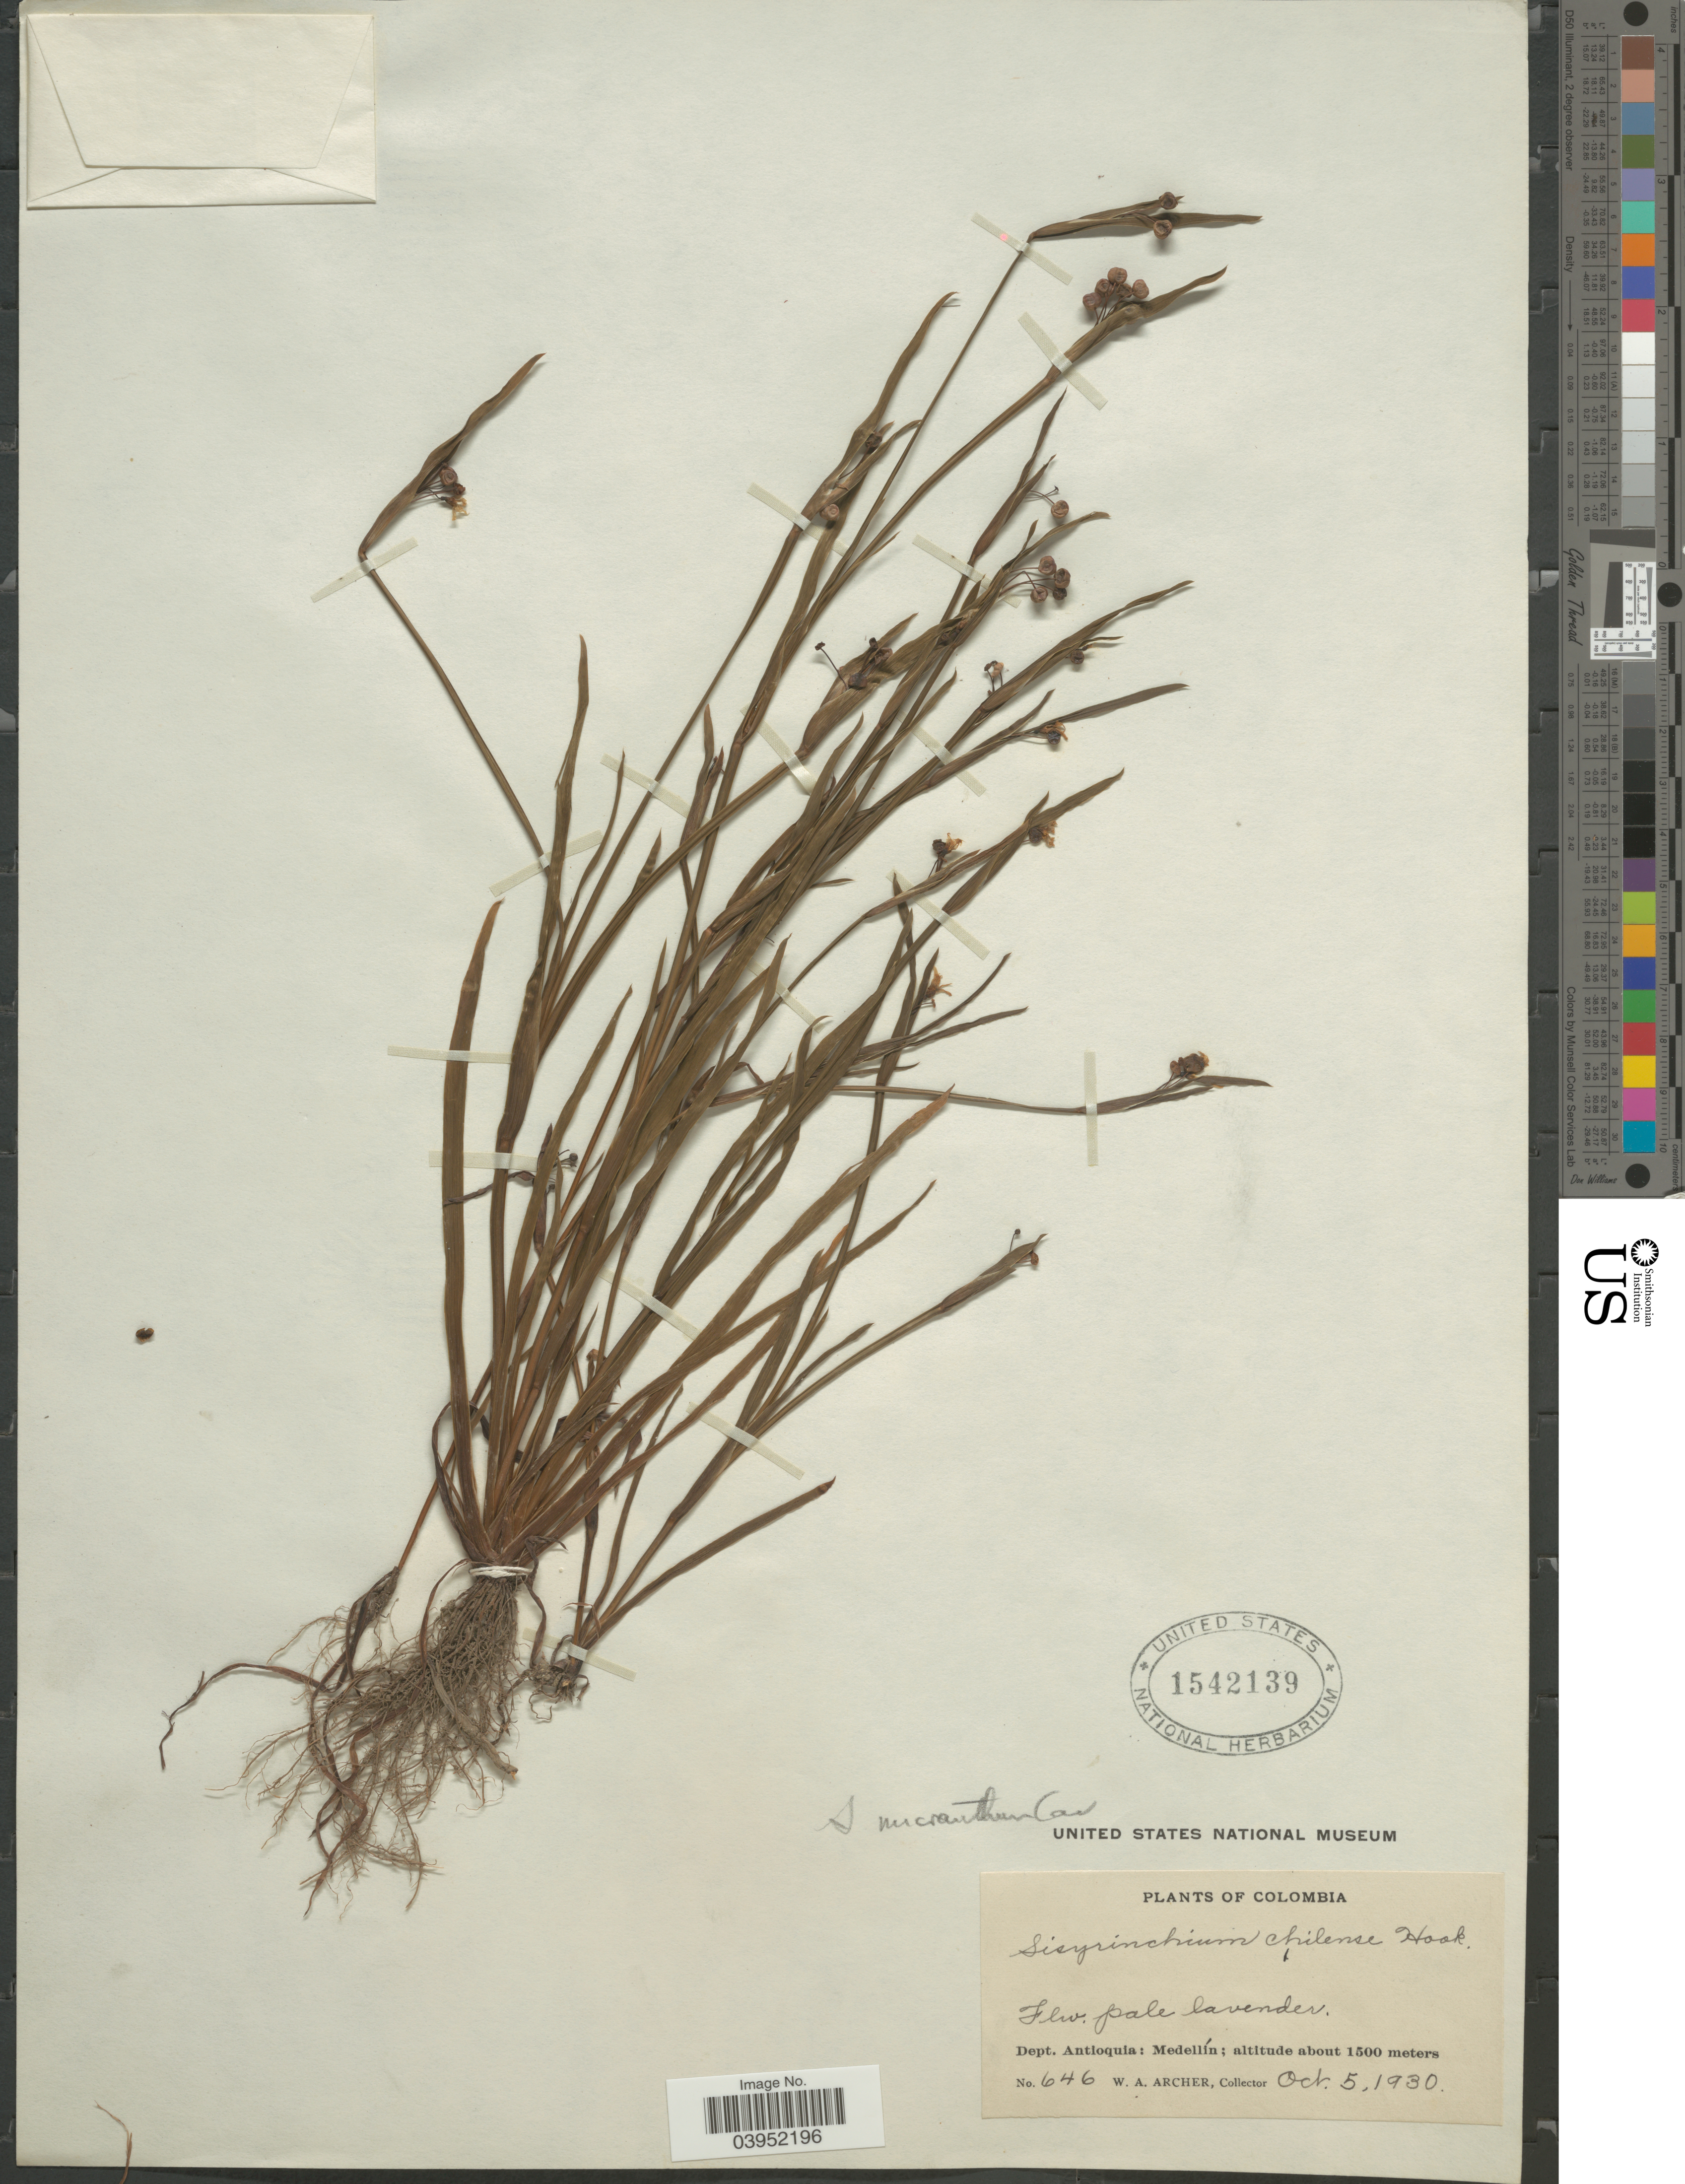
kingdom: Plantae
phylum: Tracheophyta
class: Liliopsida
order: Asparagales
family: Iridaceae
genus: Sisyrinchium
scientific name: Sisyrinchium micranthum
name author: Cav.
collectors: W. Archer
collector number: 646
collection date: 1930-10-05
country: Colombia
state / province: Antioquia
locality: Dept. Antioquia: Medellín.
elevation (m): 1500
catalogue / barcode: US 1542139